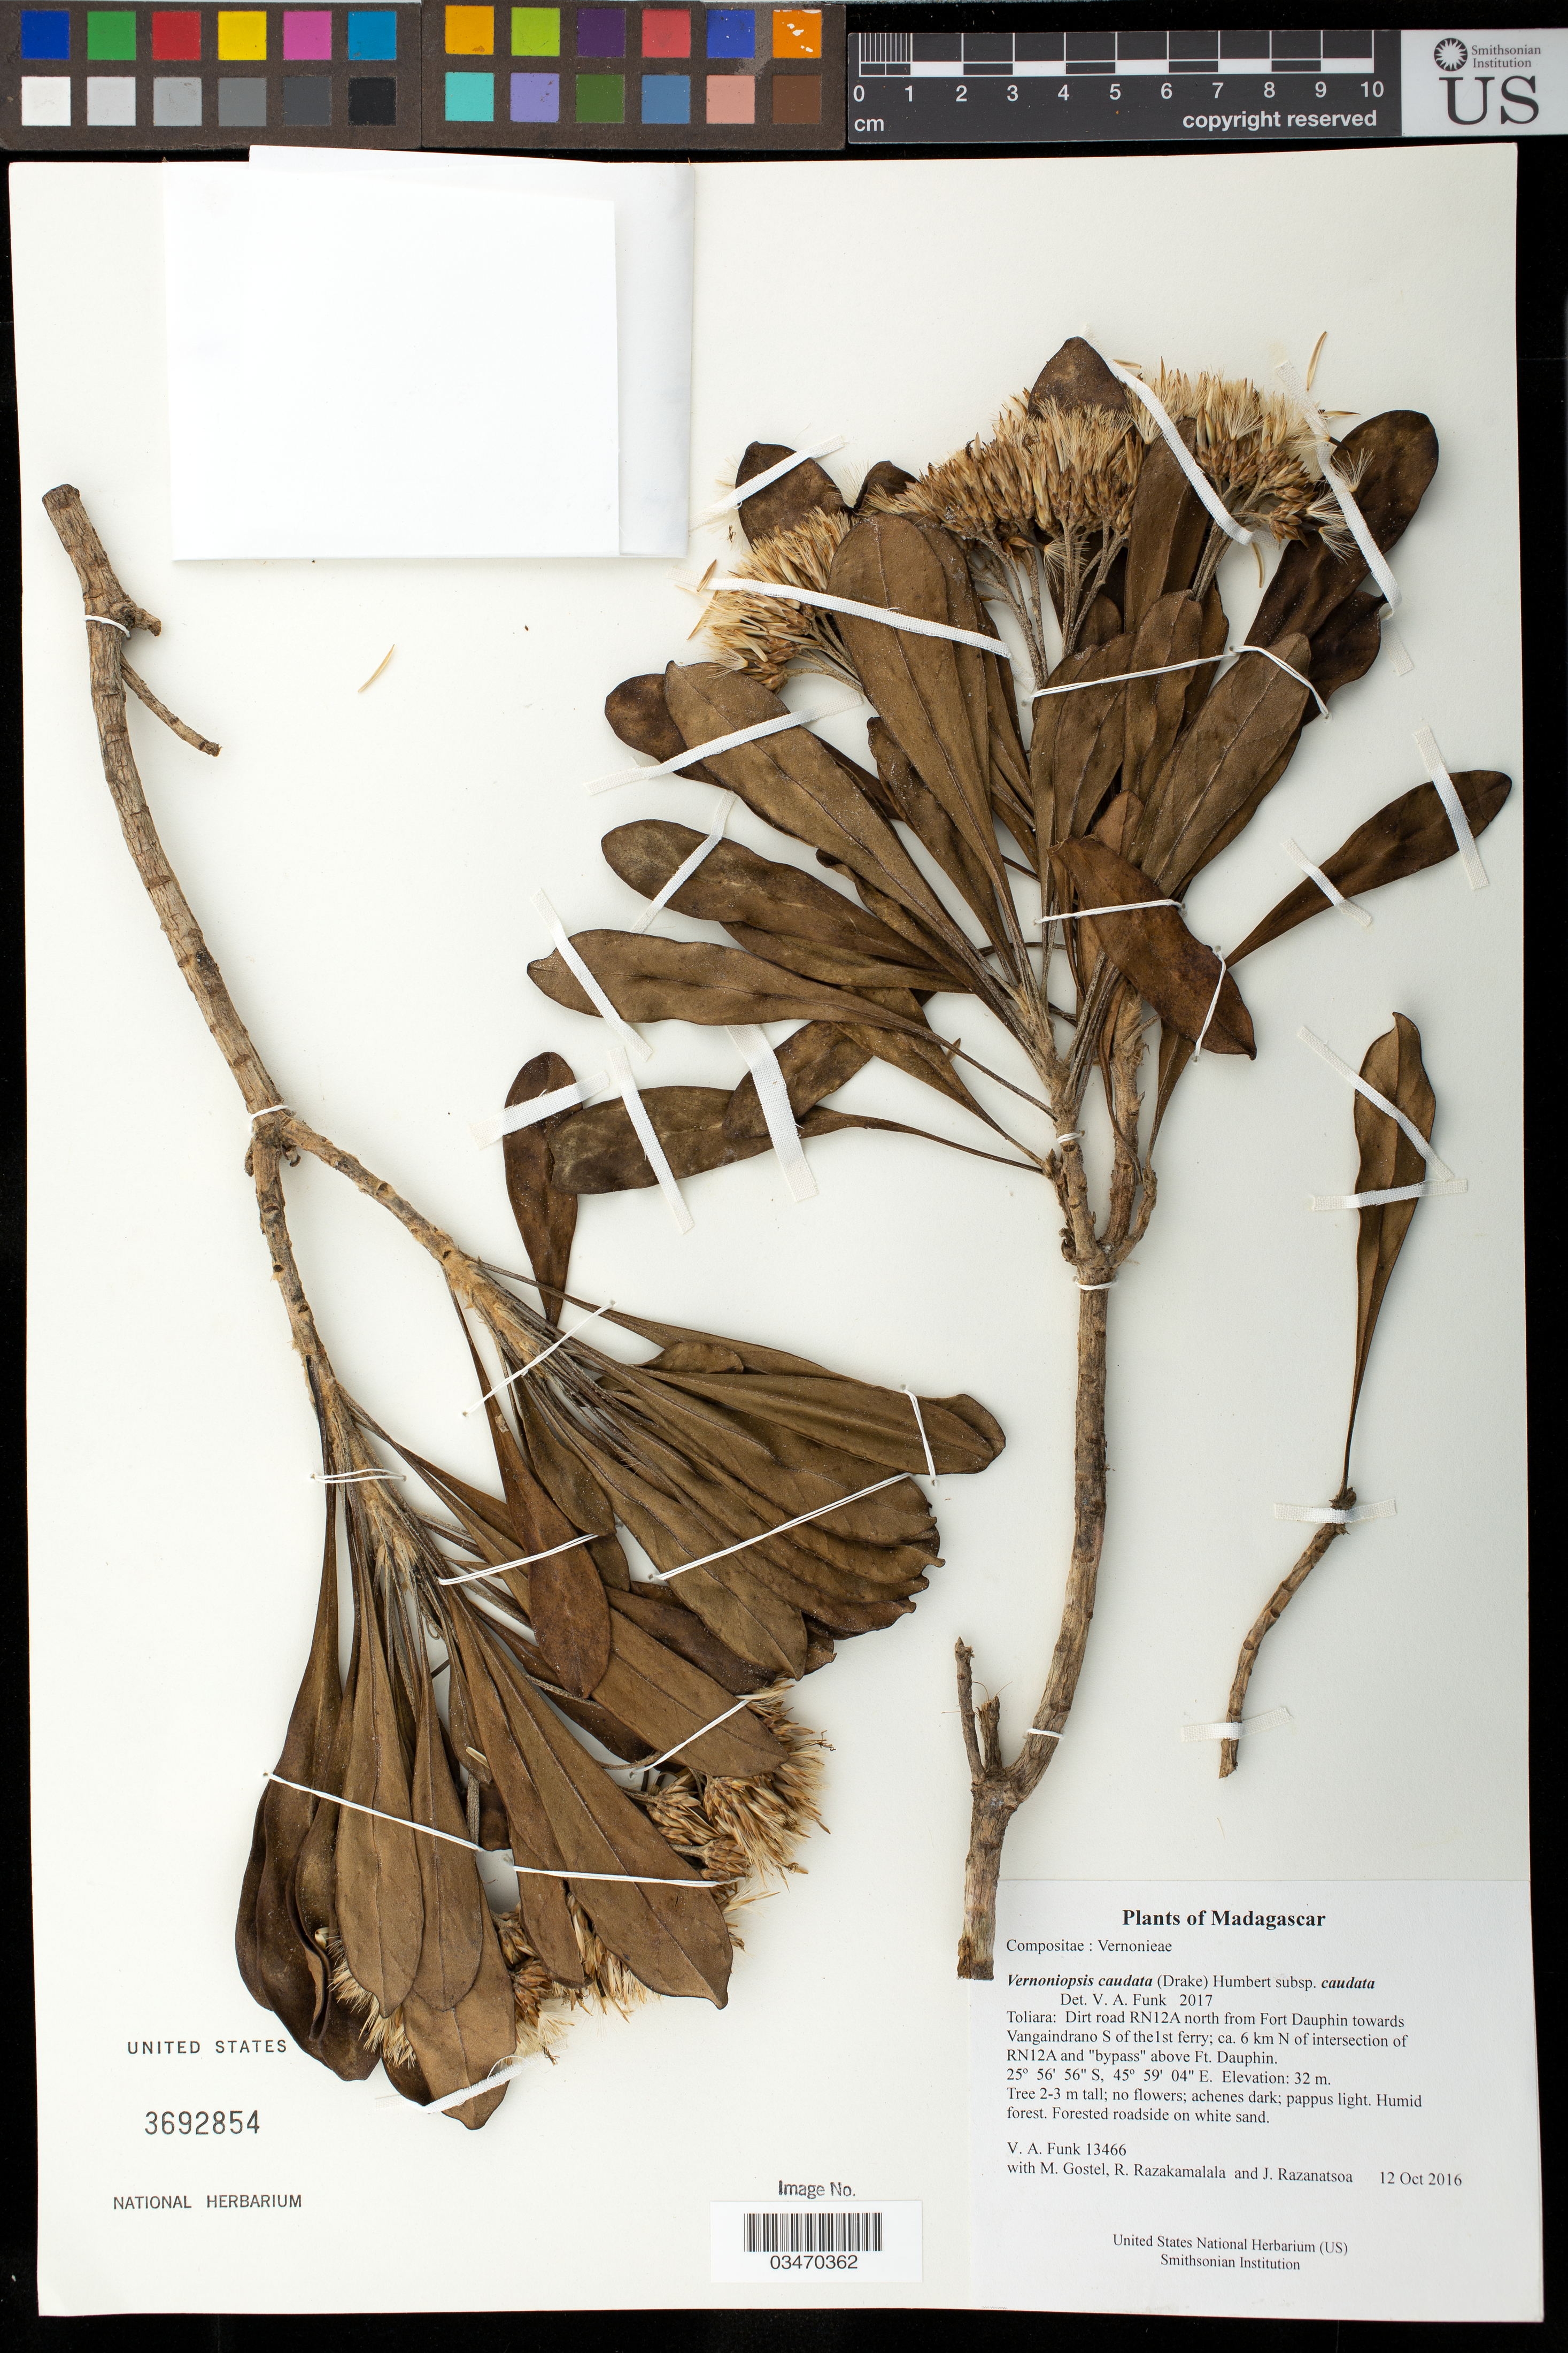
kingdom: Plantae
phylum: Tracheophyta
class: Magnoliopsida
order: Asterales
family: Asteraceae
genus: Vernoniopsis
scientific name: Vernoniopsis caudata subsp. caudata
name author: (Drake) Humbert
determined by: Funk, Vicki A., (BOT), Smithsonian Institution - National Museum of Natural History (UNITED STATES)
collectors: M. R. Gostel, R. Razakamalala & J. Razanatsoa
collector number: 13466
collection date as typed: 12 Oct 2016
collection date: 2016-10-12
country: Madagascar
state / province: Anosy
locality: Dirt road RN12A north from Fort Dauphin towards Vangaindrano S of the1st ferry; ca. 6 km N of intersection of RN12A and "bypass" above Ft. Dauphin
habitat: Humid forest. Forested roadside on white sand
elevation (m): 32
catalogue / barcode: US 3692854